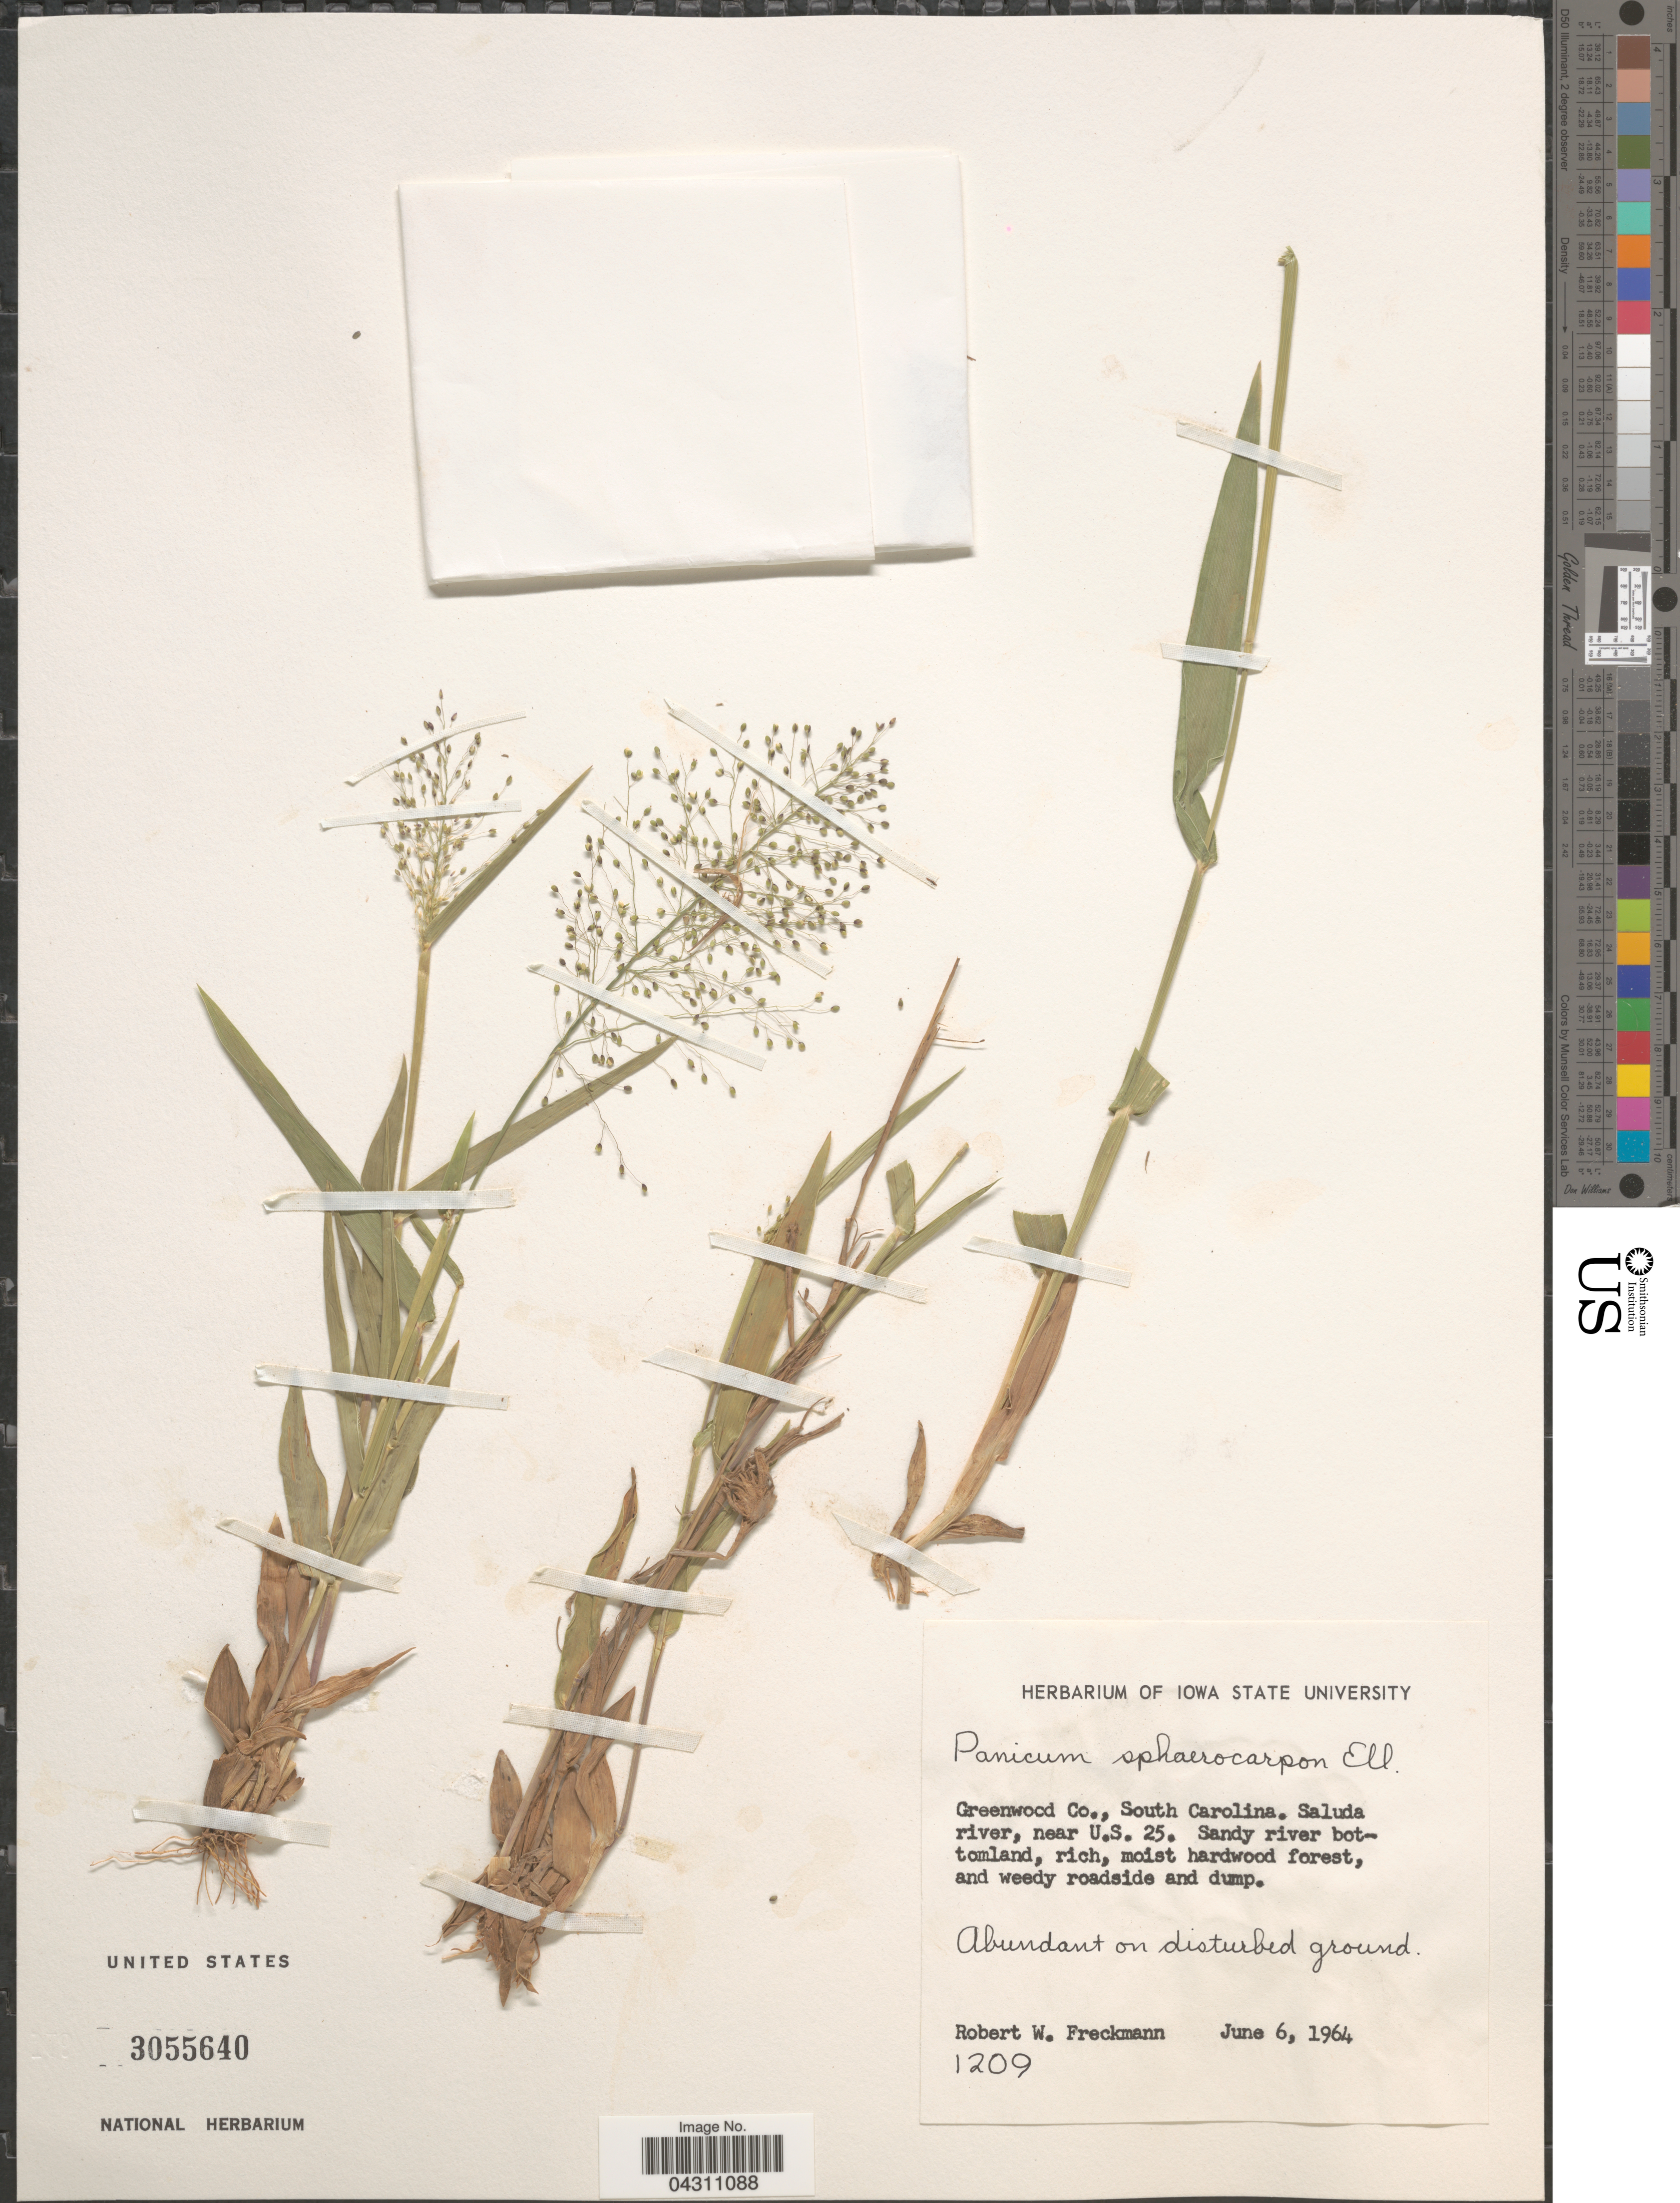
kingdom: Plantae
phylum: Tracheophyta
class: Liliopsida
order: Poales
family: Poaceae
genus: Dichanthelium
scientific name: Dichanthelium sphaerocarpon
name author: (Elliott) Gould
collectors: R. Freckmann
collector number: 1209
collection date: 1964-06-06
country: United States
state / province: South Carolina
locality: Greenwood Co. Saluda river, near U.S. 25. Sandy river bottomland, rich, moist hardwood forest, and weedy roadside and dump. Abundant on disturbed ground.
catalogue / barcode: US 3055640